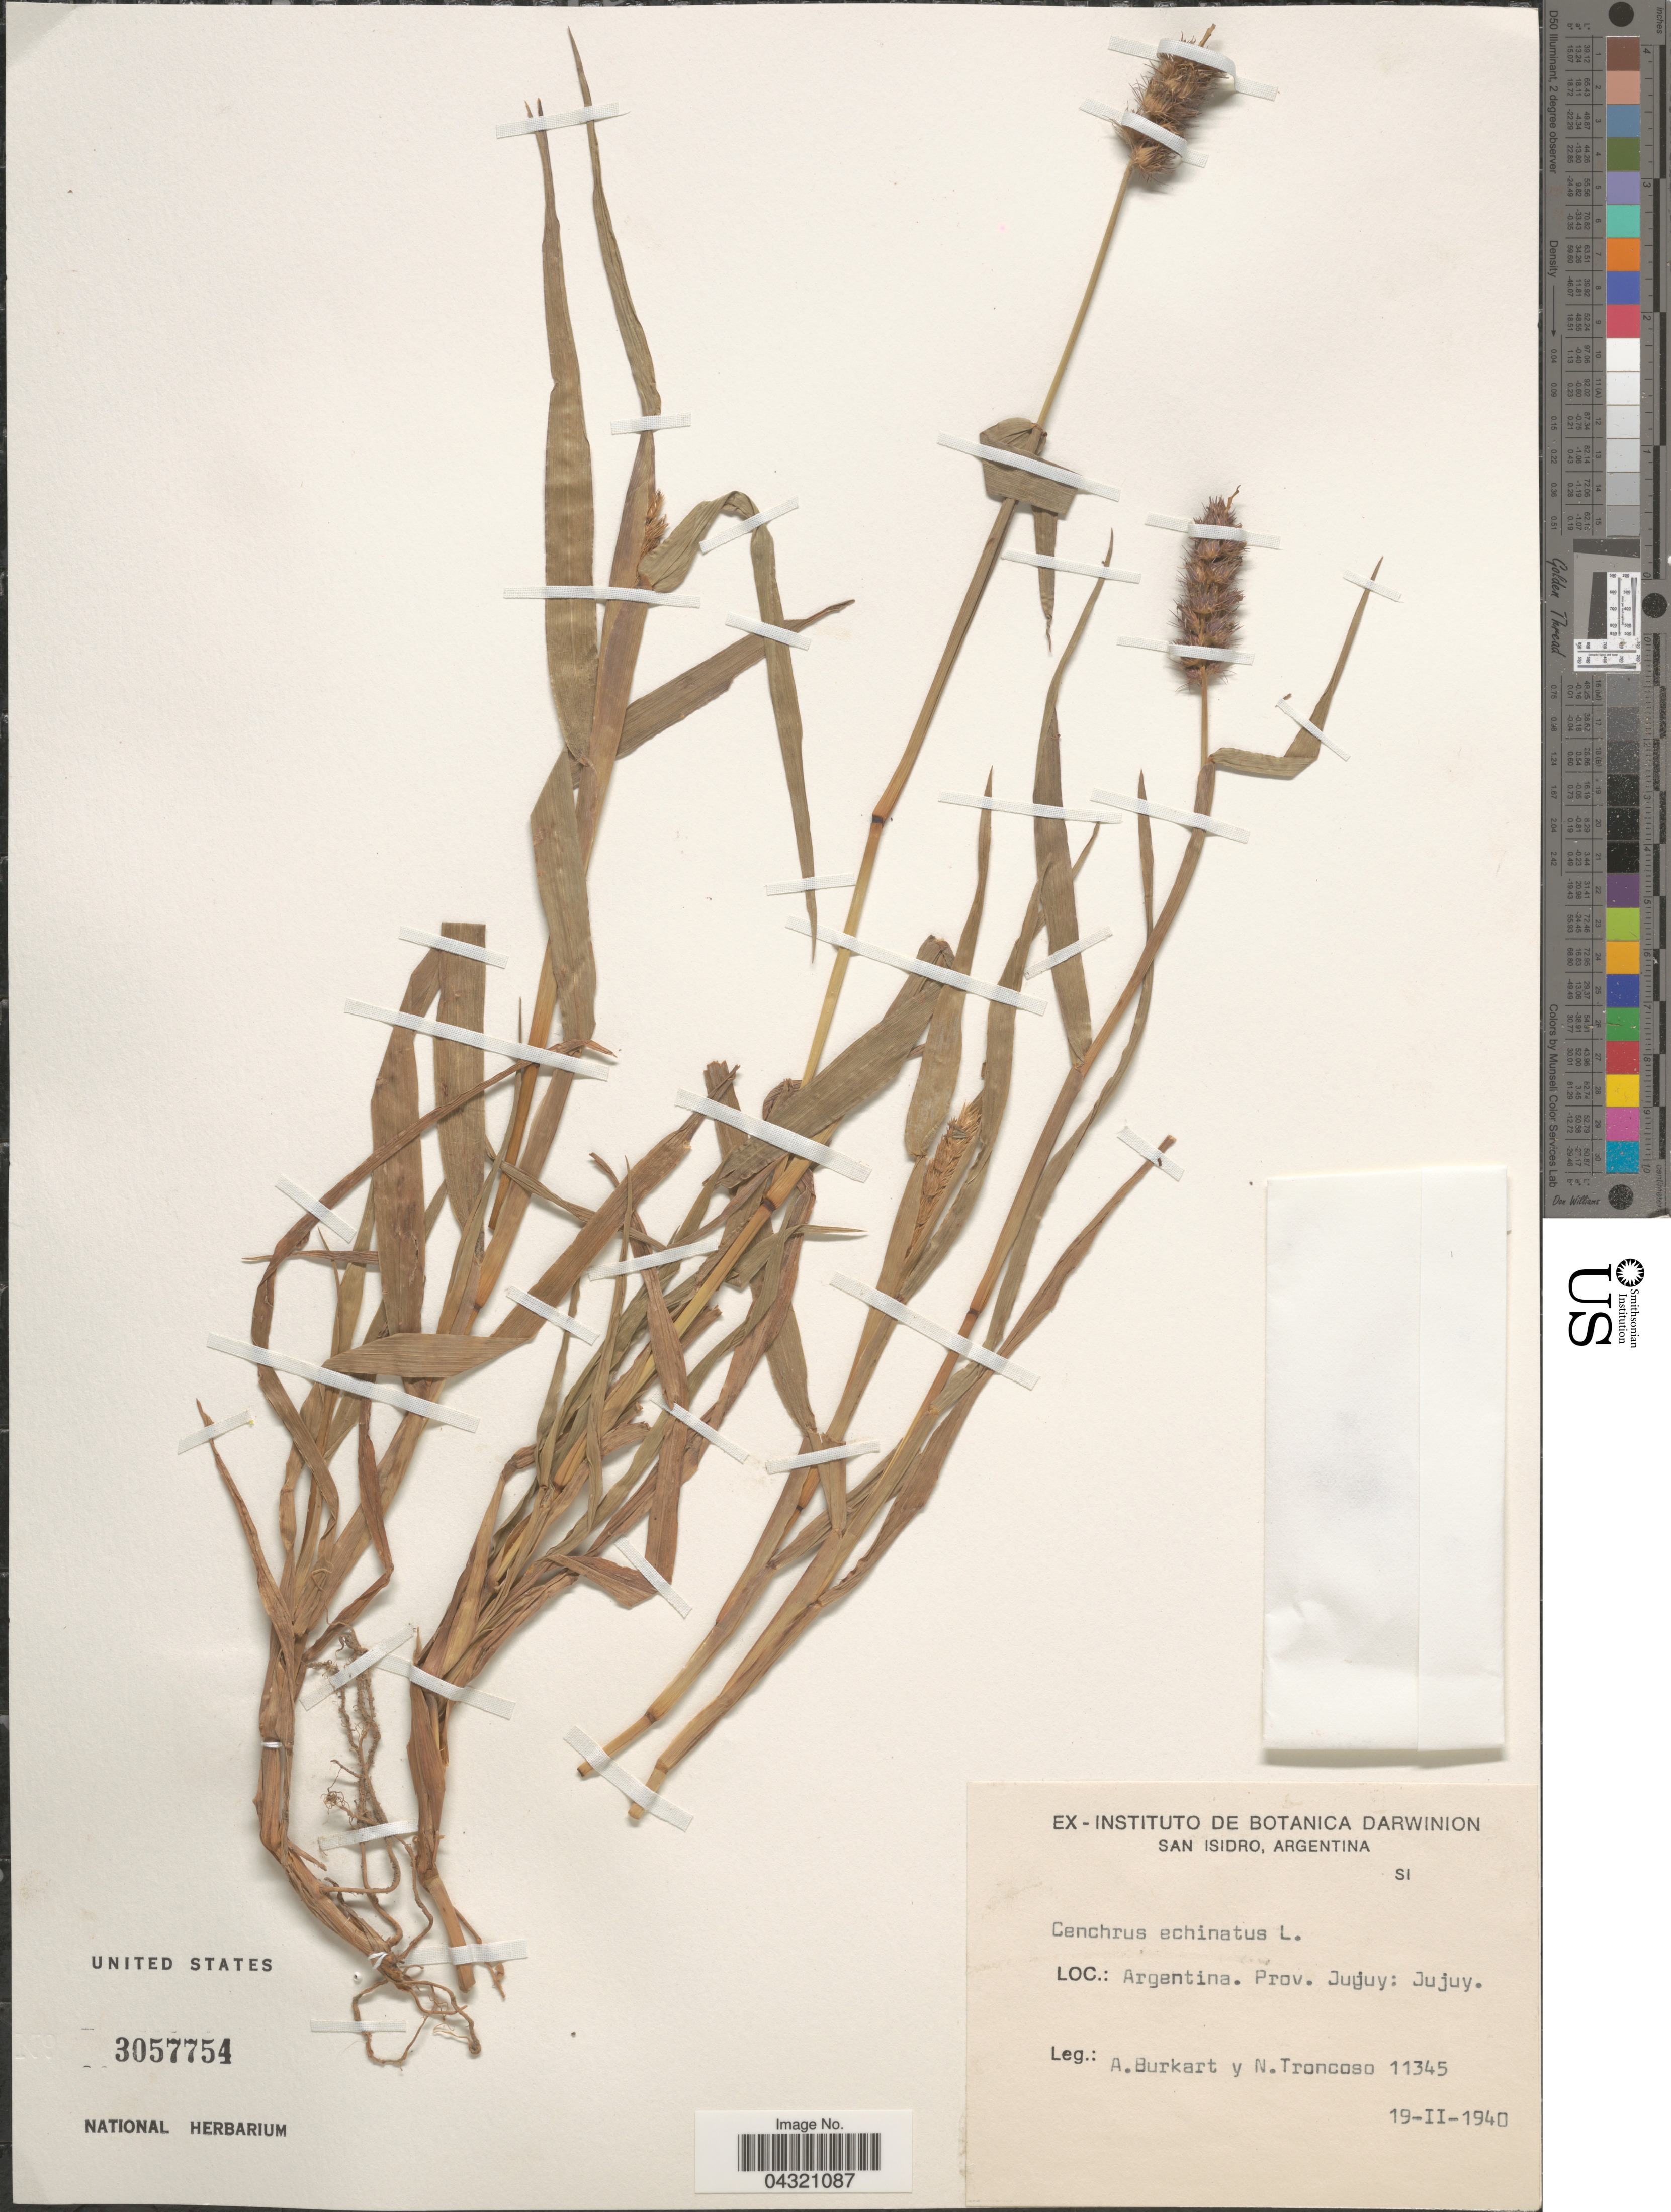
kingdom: Plantae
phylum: Tracheophyta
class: Liliopsida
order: Poales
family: Poaceae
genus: Cenchrus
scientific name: Cenchrus echinatus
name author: L.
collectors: A. E. Burkart & N. Troncoso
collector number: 11345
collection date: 1940-02-19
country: Argentina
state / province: Jujuy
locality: Jujuy.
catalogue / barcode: US 3057754